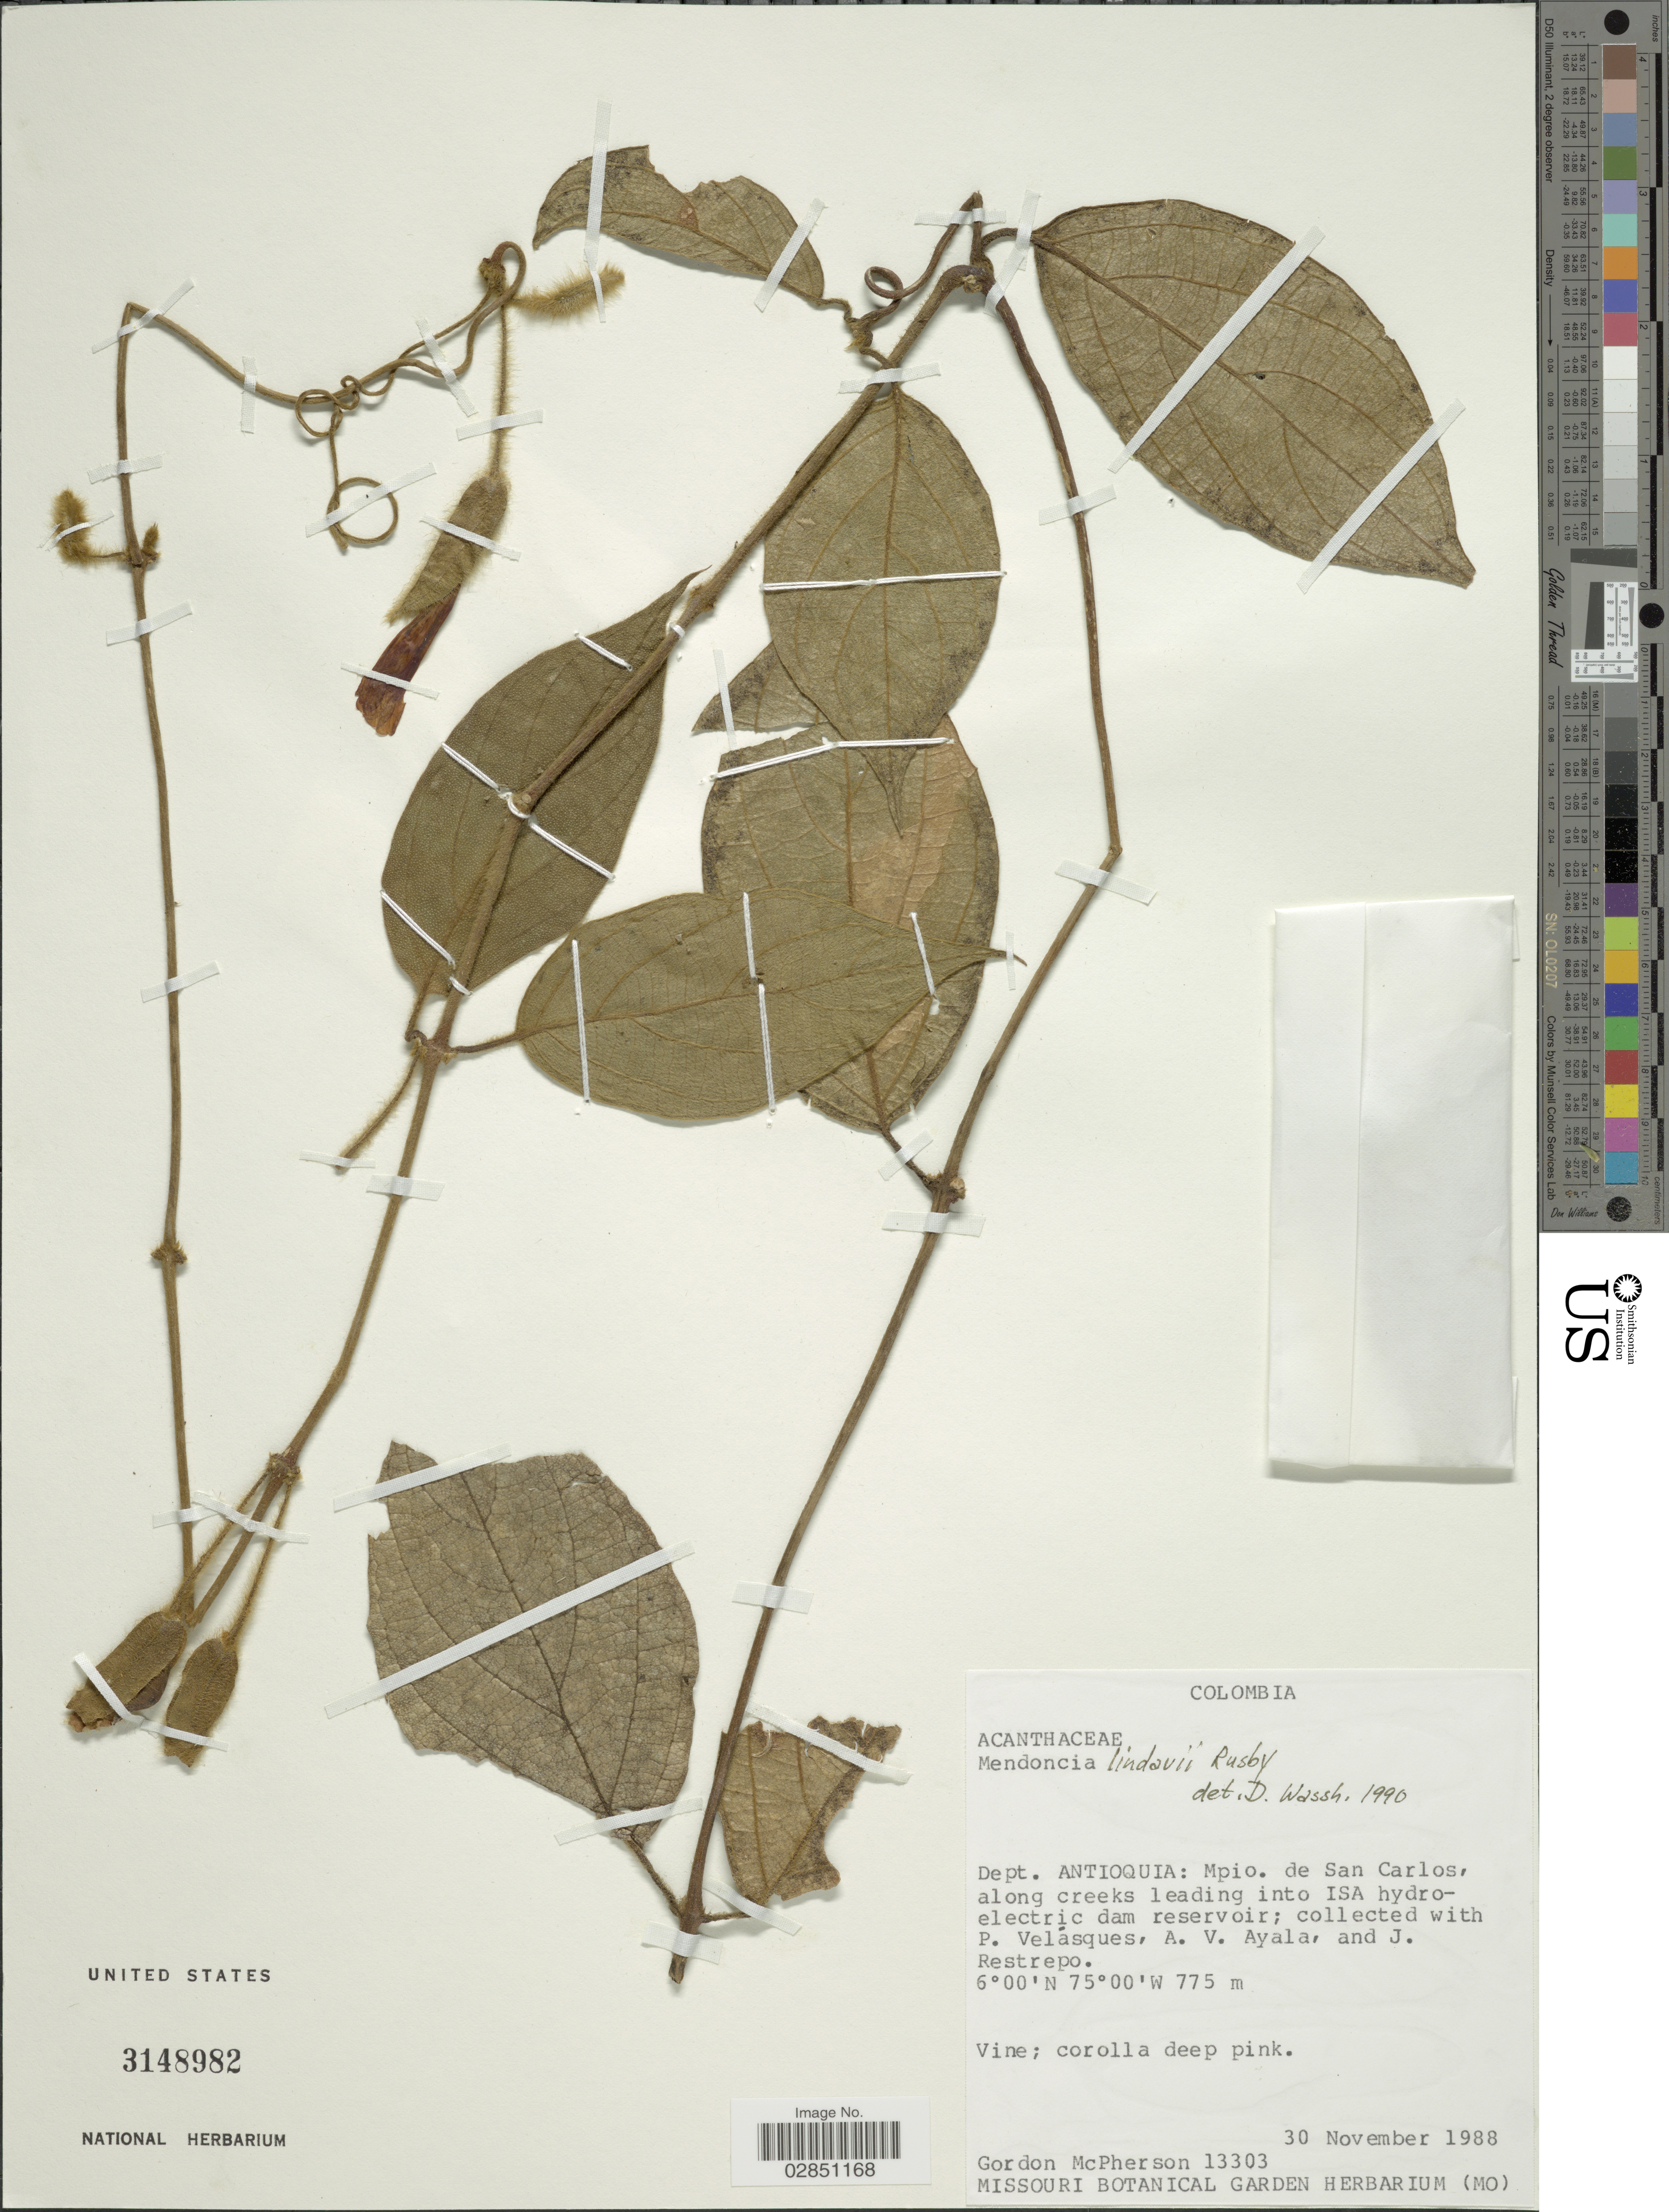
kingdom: Plantae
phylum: Tracheophyta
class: Magnoliopsida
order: Lamiales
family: Acanthaceae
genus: Mendoncia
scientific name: Mendoncia lindavii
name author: Rusby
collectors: G. McPherson, P. Velasques, A. V. Ayala & J. Restrepo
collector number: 13303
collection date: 1988-11-30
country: Colombia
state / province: Antioquia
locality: Dept. Antioquia: Mpio. de San Carlos, along creeks leading into ISA hydro-electric dam reservoir.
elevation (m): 775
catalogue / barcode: US 3148982